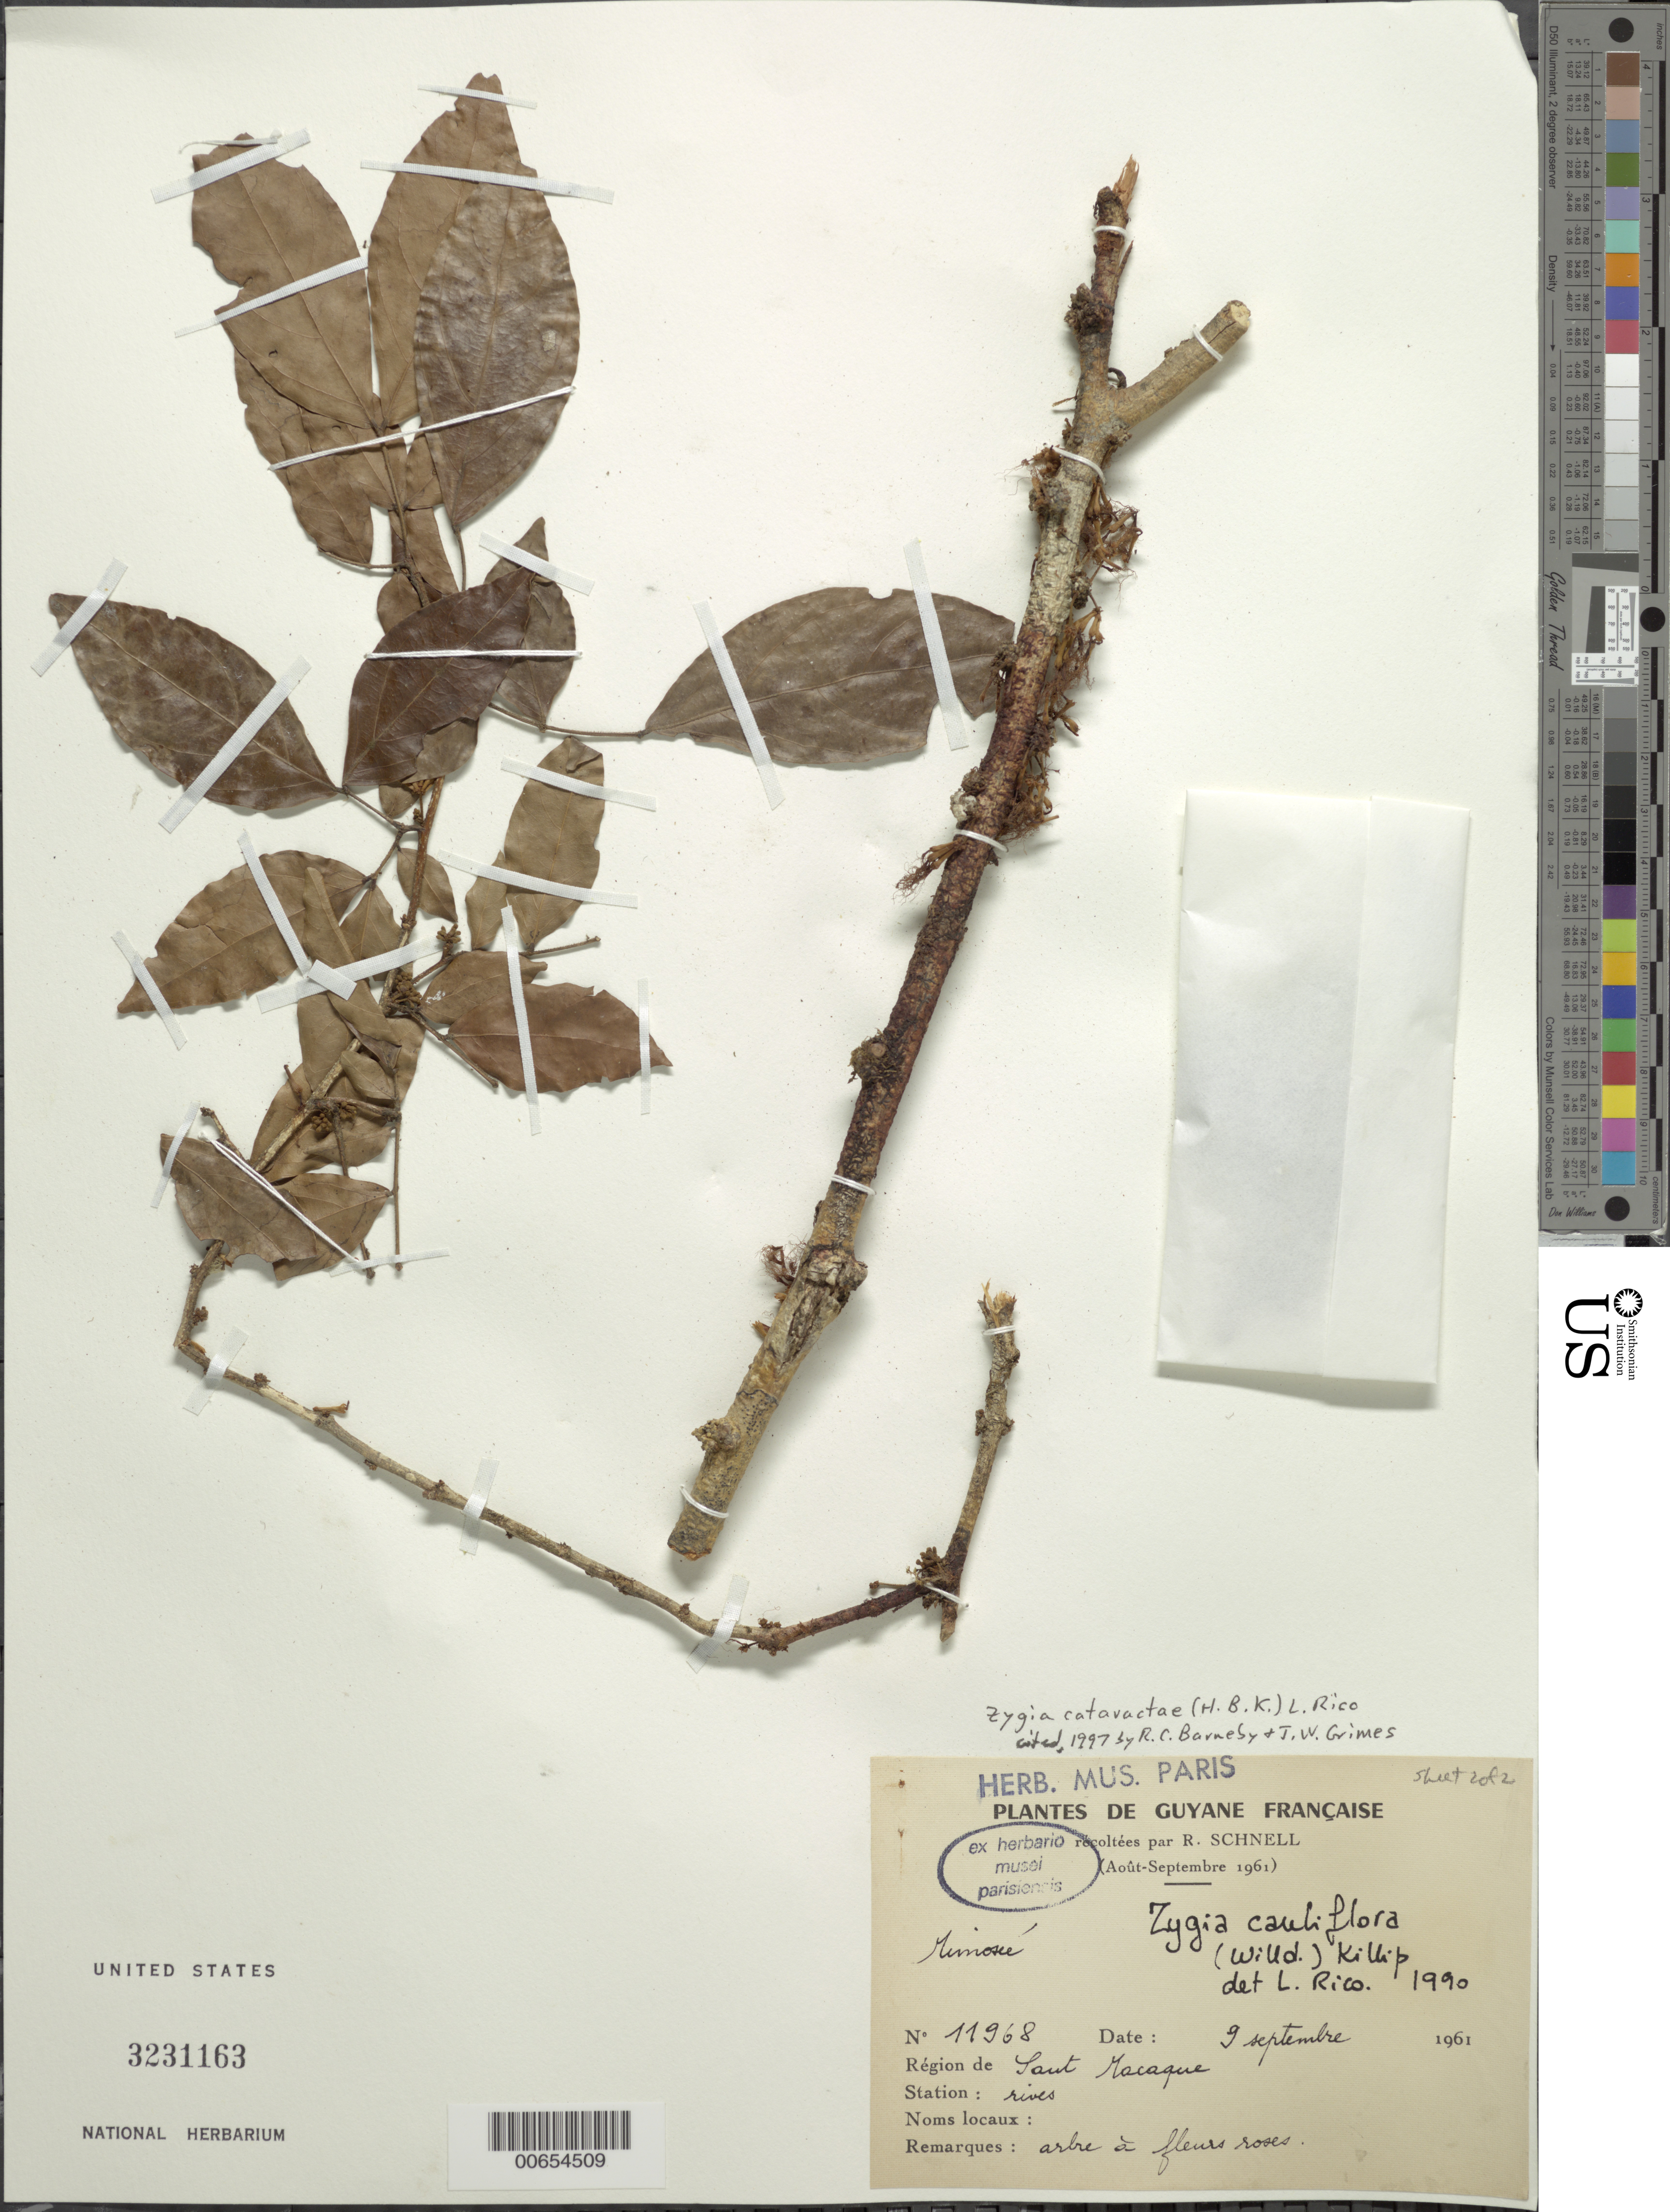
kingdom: Plantae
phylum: Tracheophyta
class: Magnoliopsida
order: Fabales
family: Fabaceae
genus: Zygia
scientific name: Zygia cataractae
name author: (Kunth) L. Rico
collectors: R. Schnell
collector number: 11968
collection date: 1961-09-09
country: French Guiana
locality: Guyane Française, Saut Macaque, Station: rives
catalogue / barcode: US 3231163